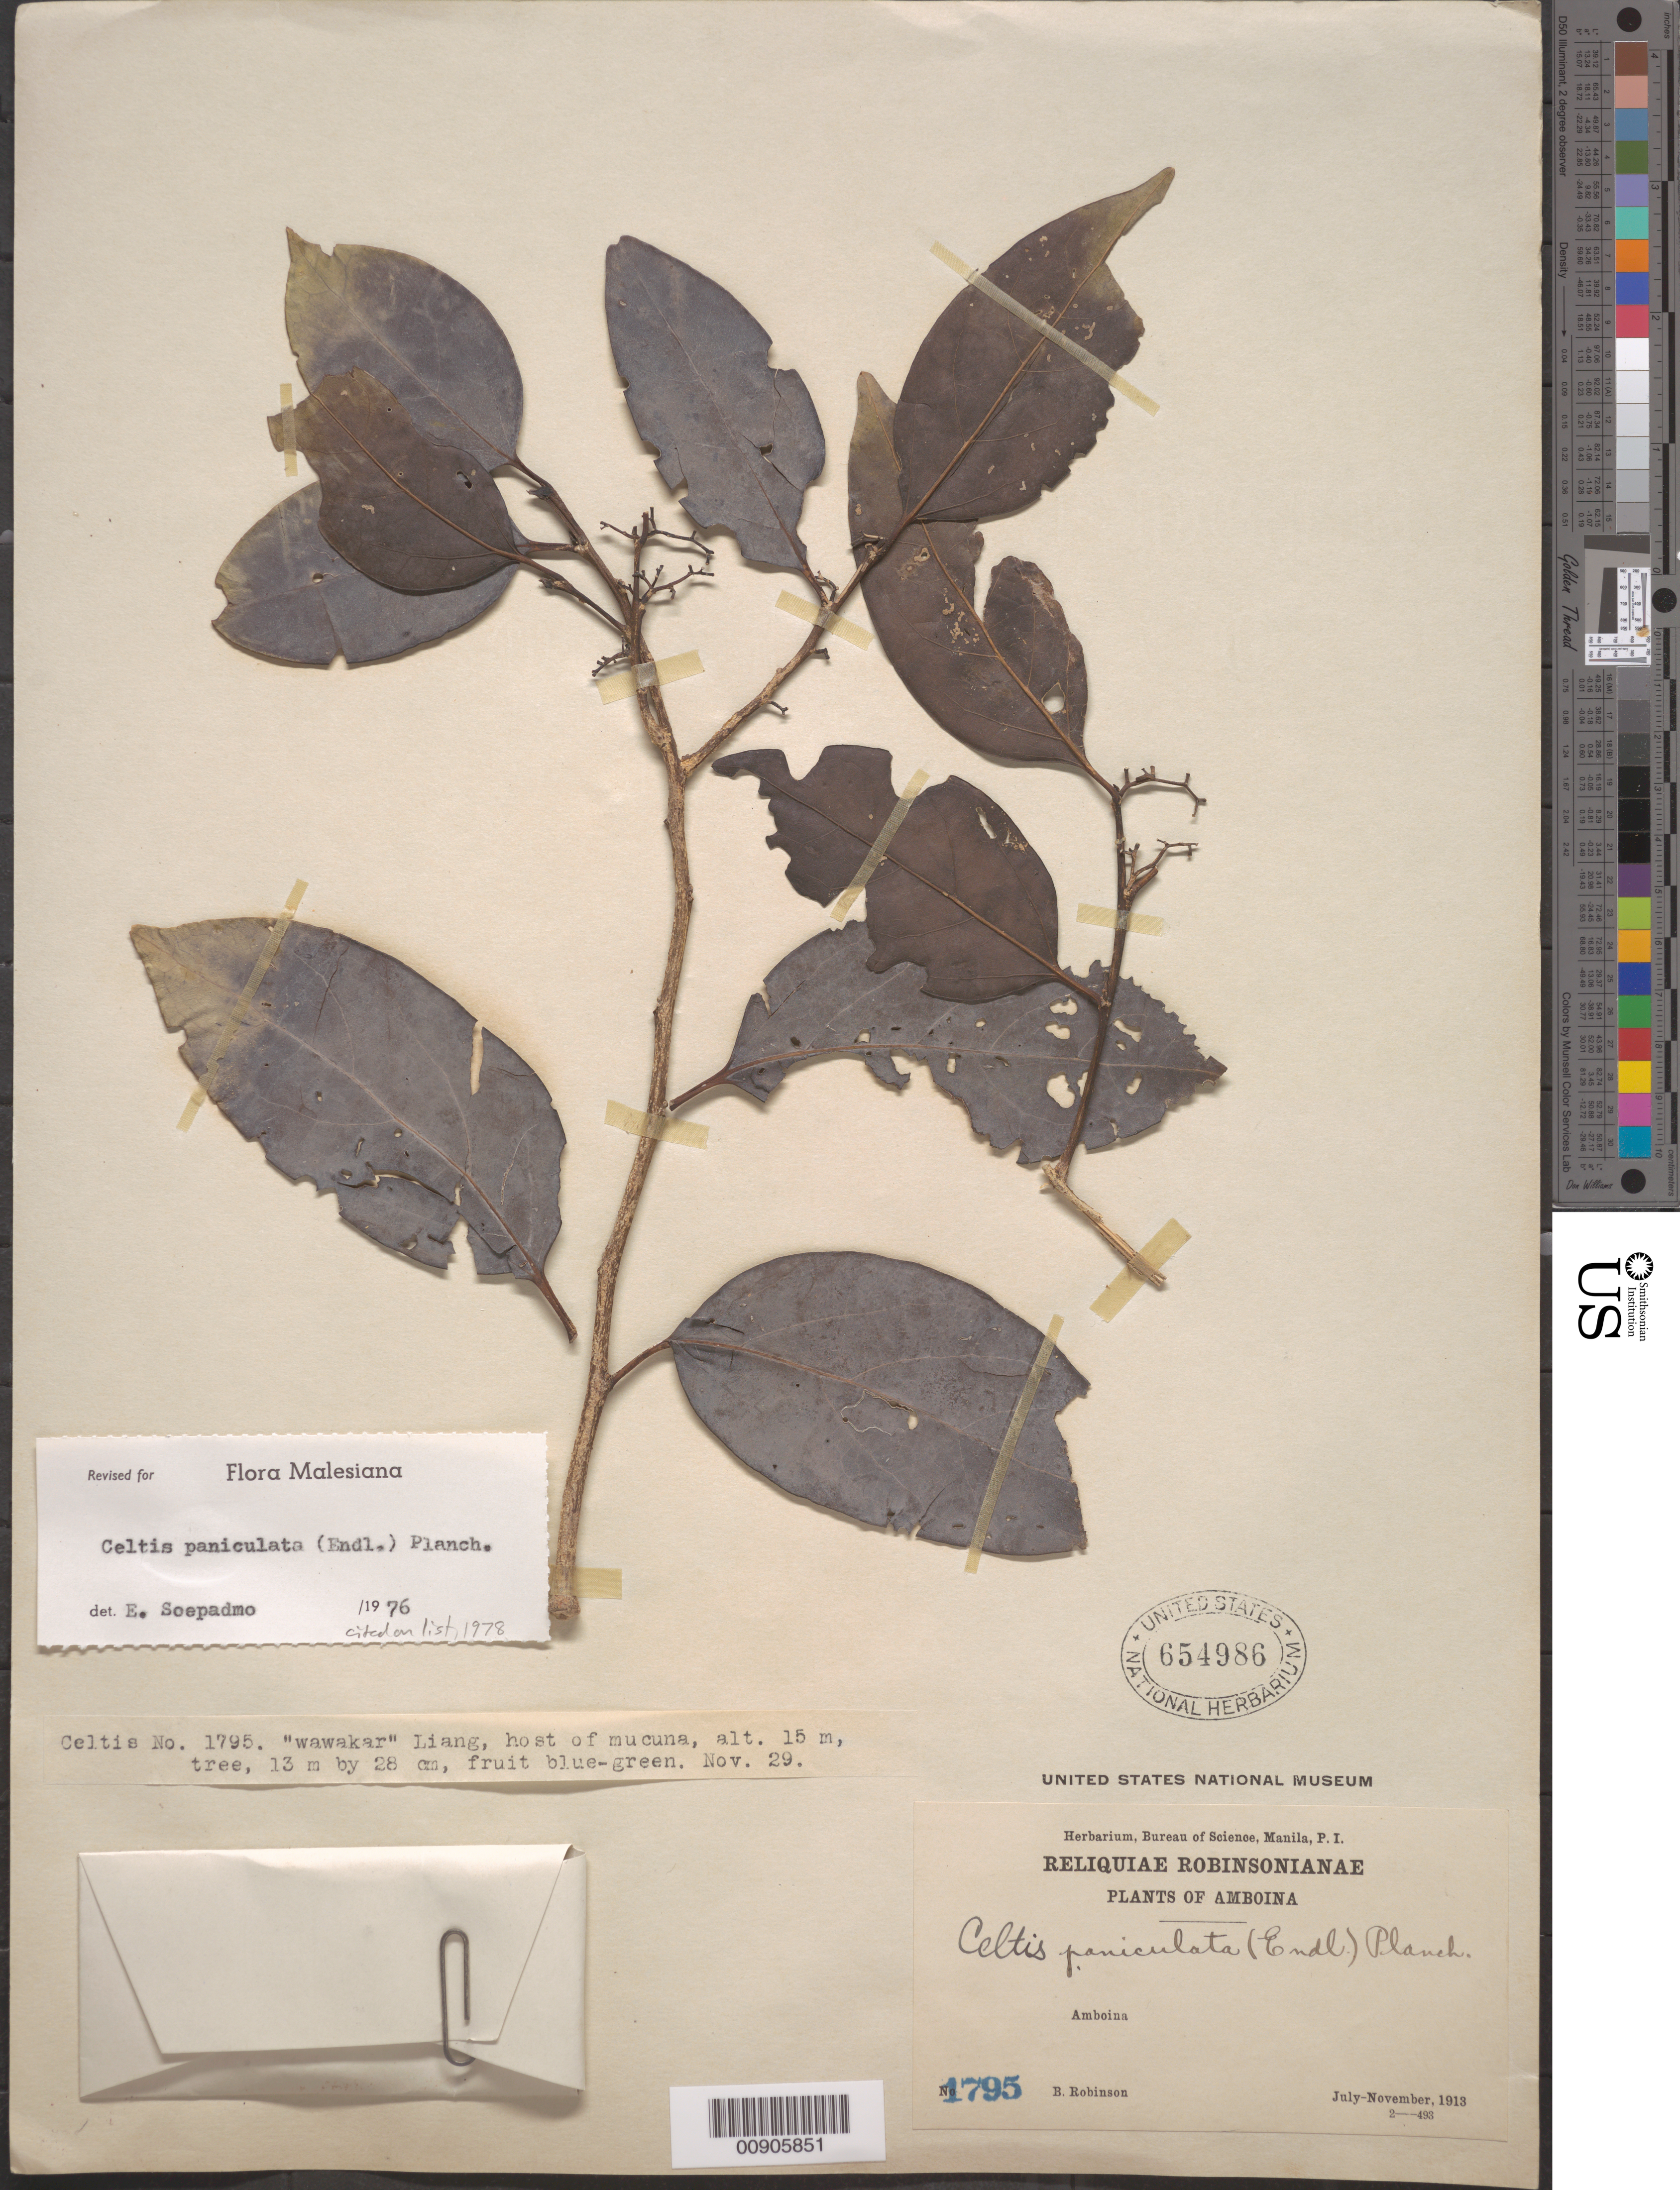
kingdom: Plantae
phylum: Tracheophyta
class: Magnoliopsida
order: Rosales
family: Cannabaceae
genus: Celtis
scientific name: Celtis paniculata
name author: (Endl.) Planch.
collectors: B. L. Robinson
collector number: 1795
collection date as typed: Jul 1913 to Nov 1913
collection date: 1913-07/1913-11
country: Indonesia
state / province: Maluku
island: Amboina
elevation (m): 15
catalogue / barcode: US 654986